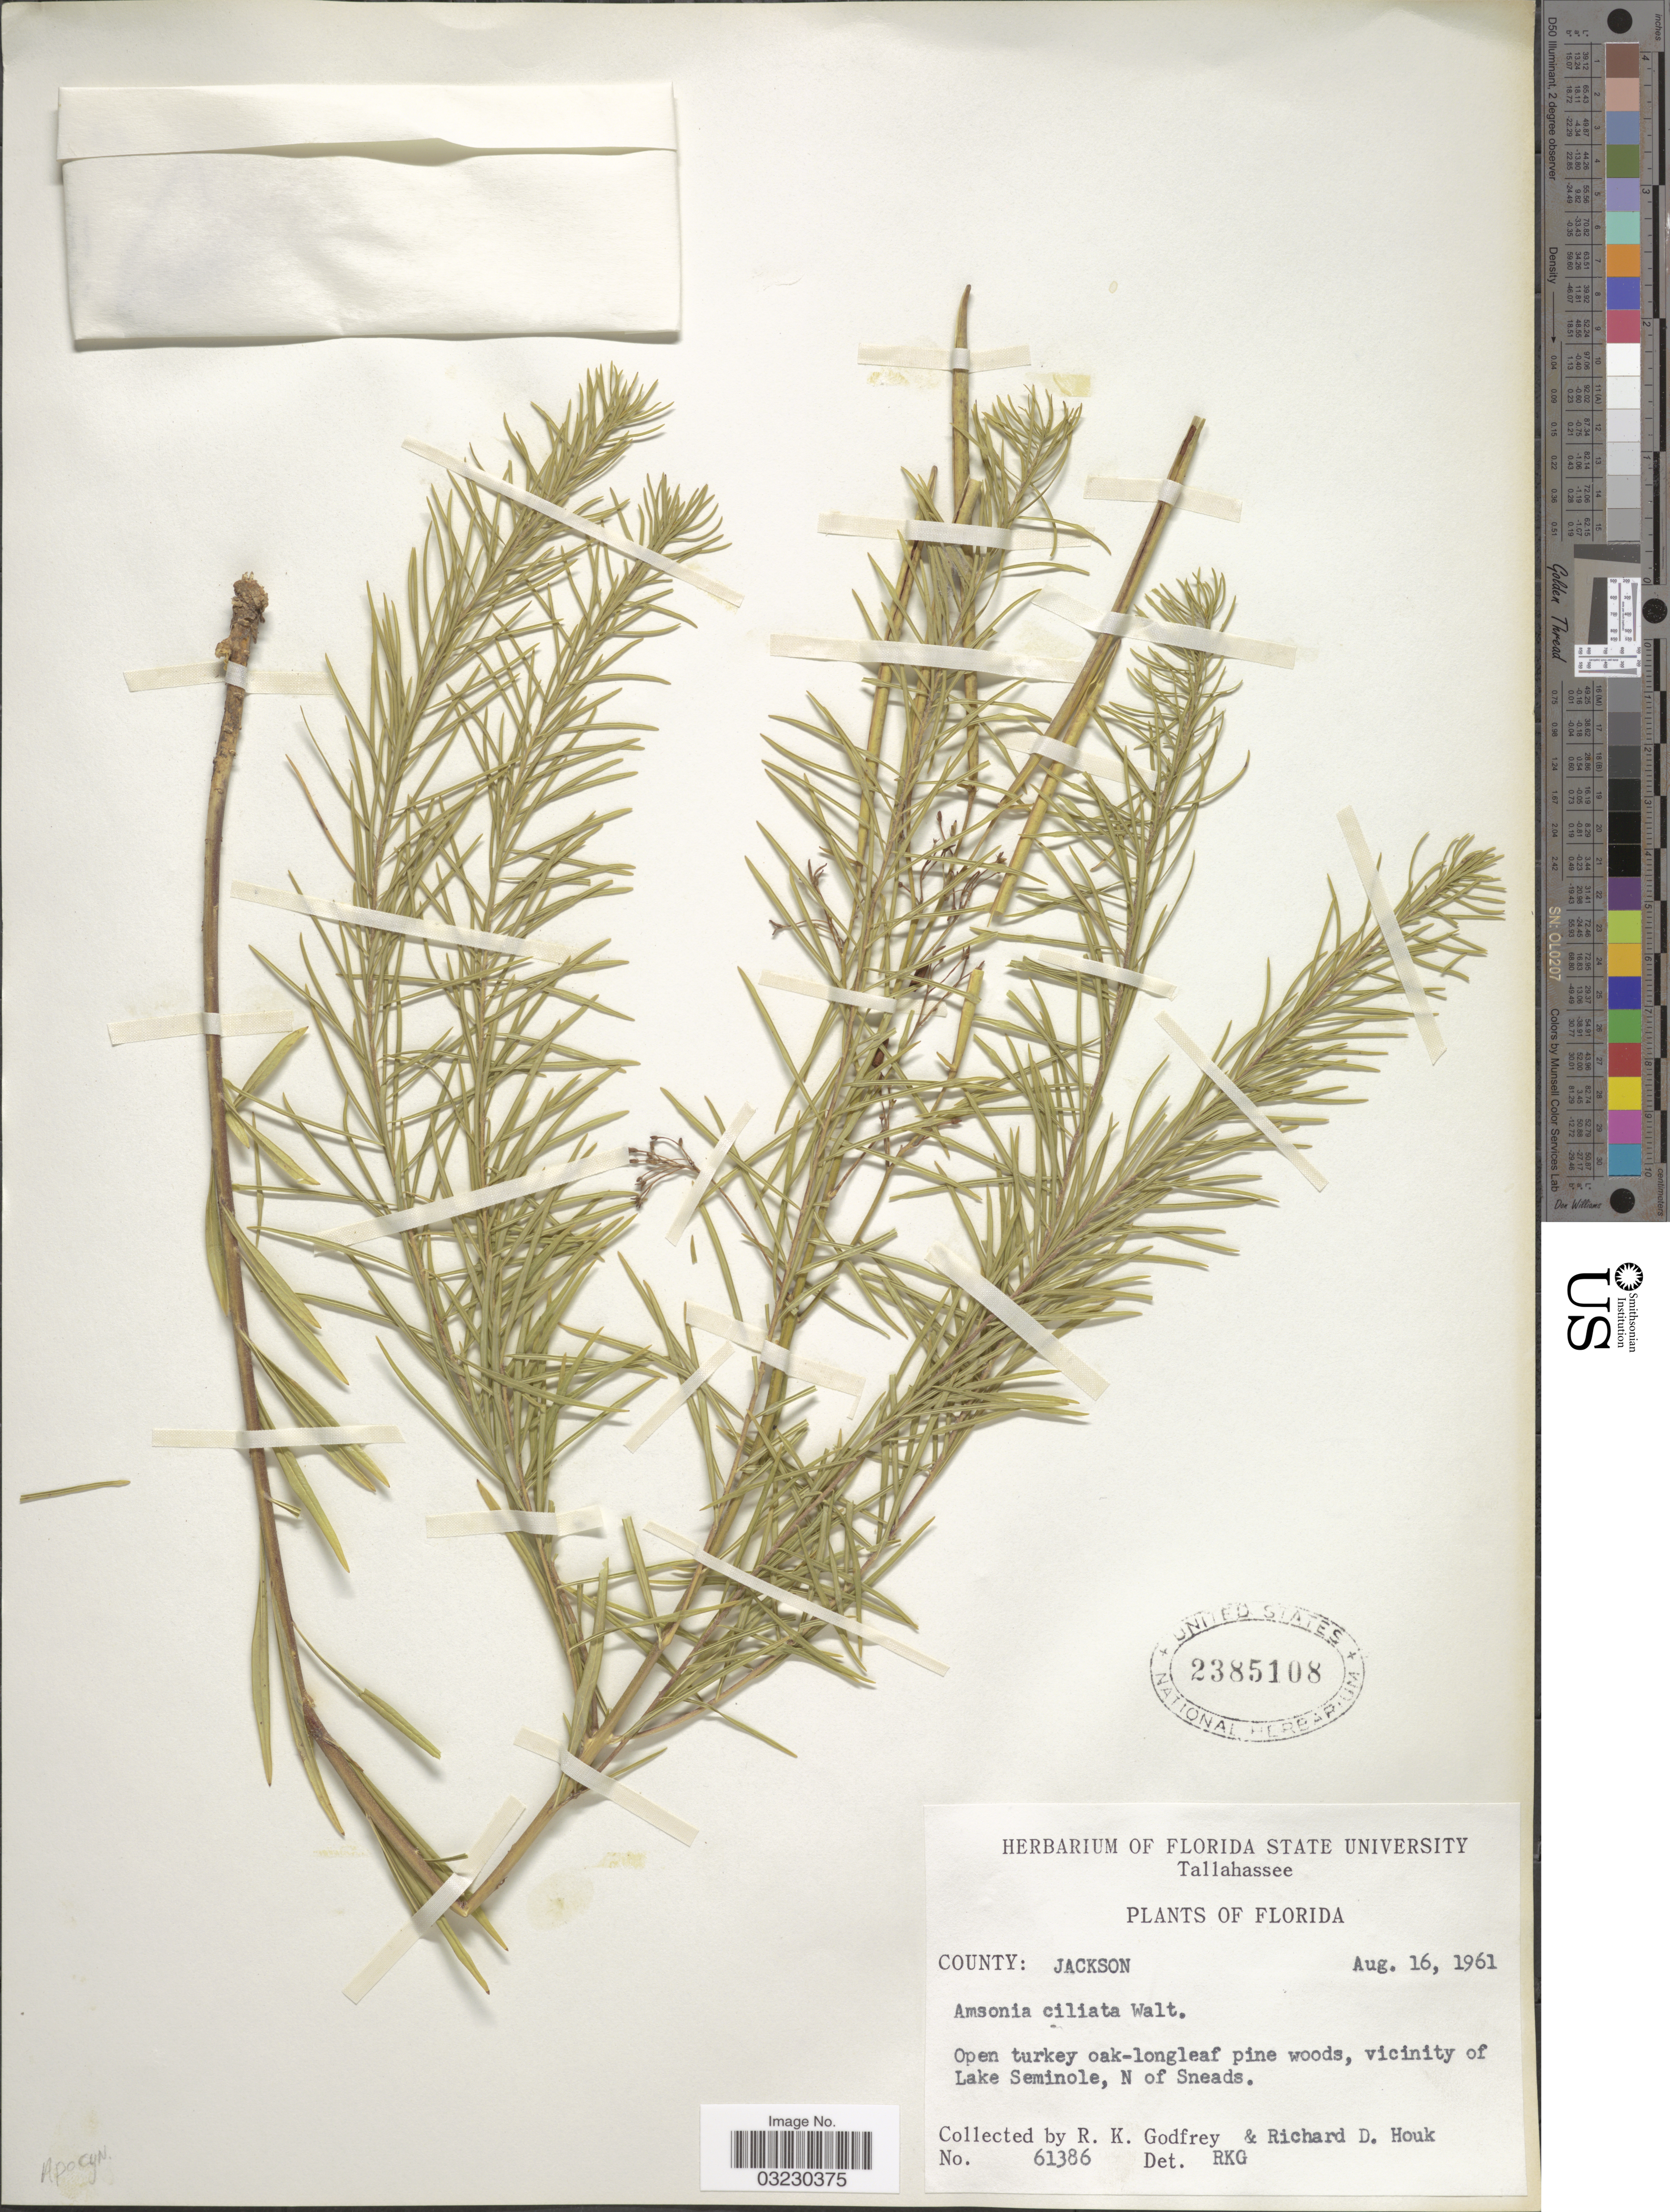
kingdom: Plantae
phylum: Tracheophyta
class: Magnoliopsida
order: Gentianales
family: Apocynaceae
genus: Amsonia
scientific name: Amsonia ciliata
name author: Walter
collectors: R. K. Godfrey & R. Houk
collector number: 61386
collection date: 1961-08-16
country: United States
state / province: Florida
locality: County: Jackson. Vicinity of Lake Seminole, N of Sneads.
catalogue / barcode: US 2385108